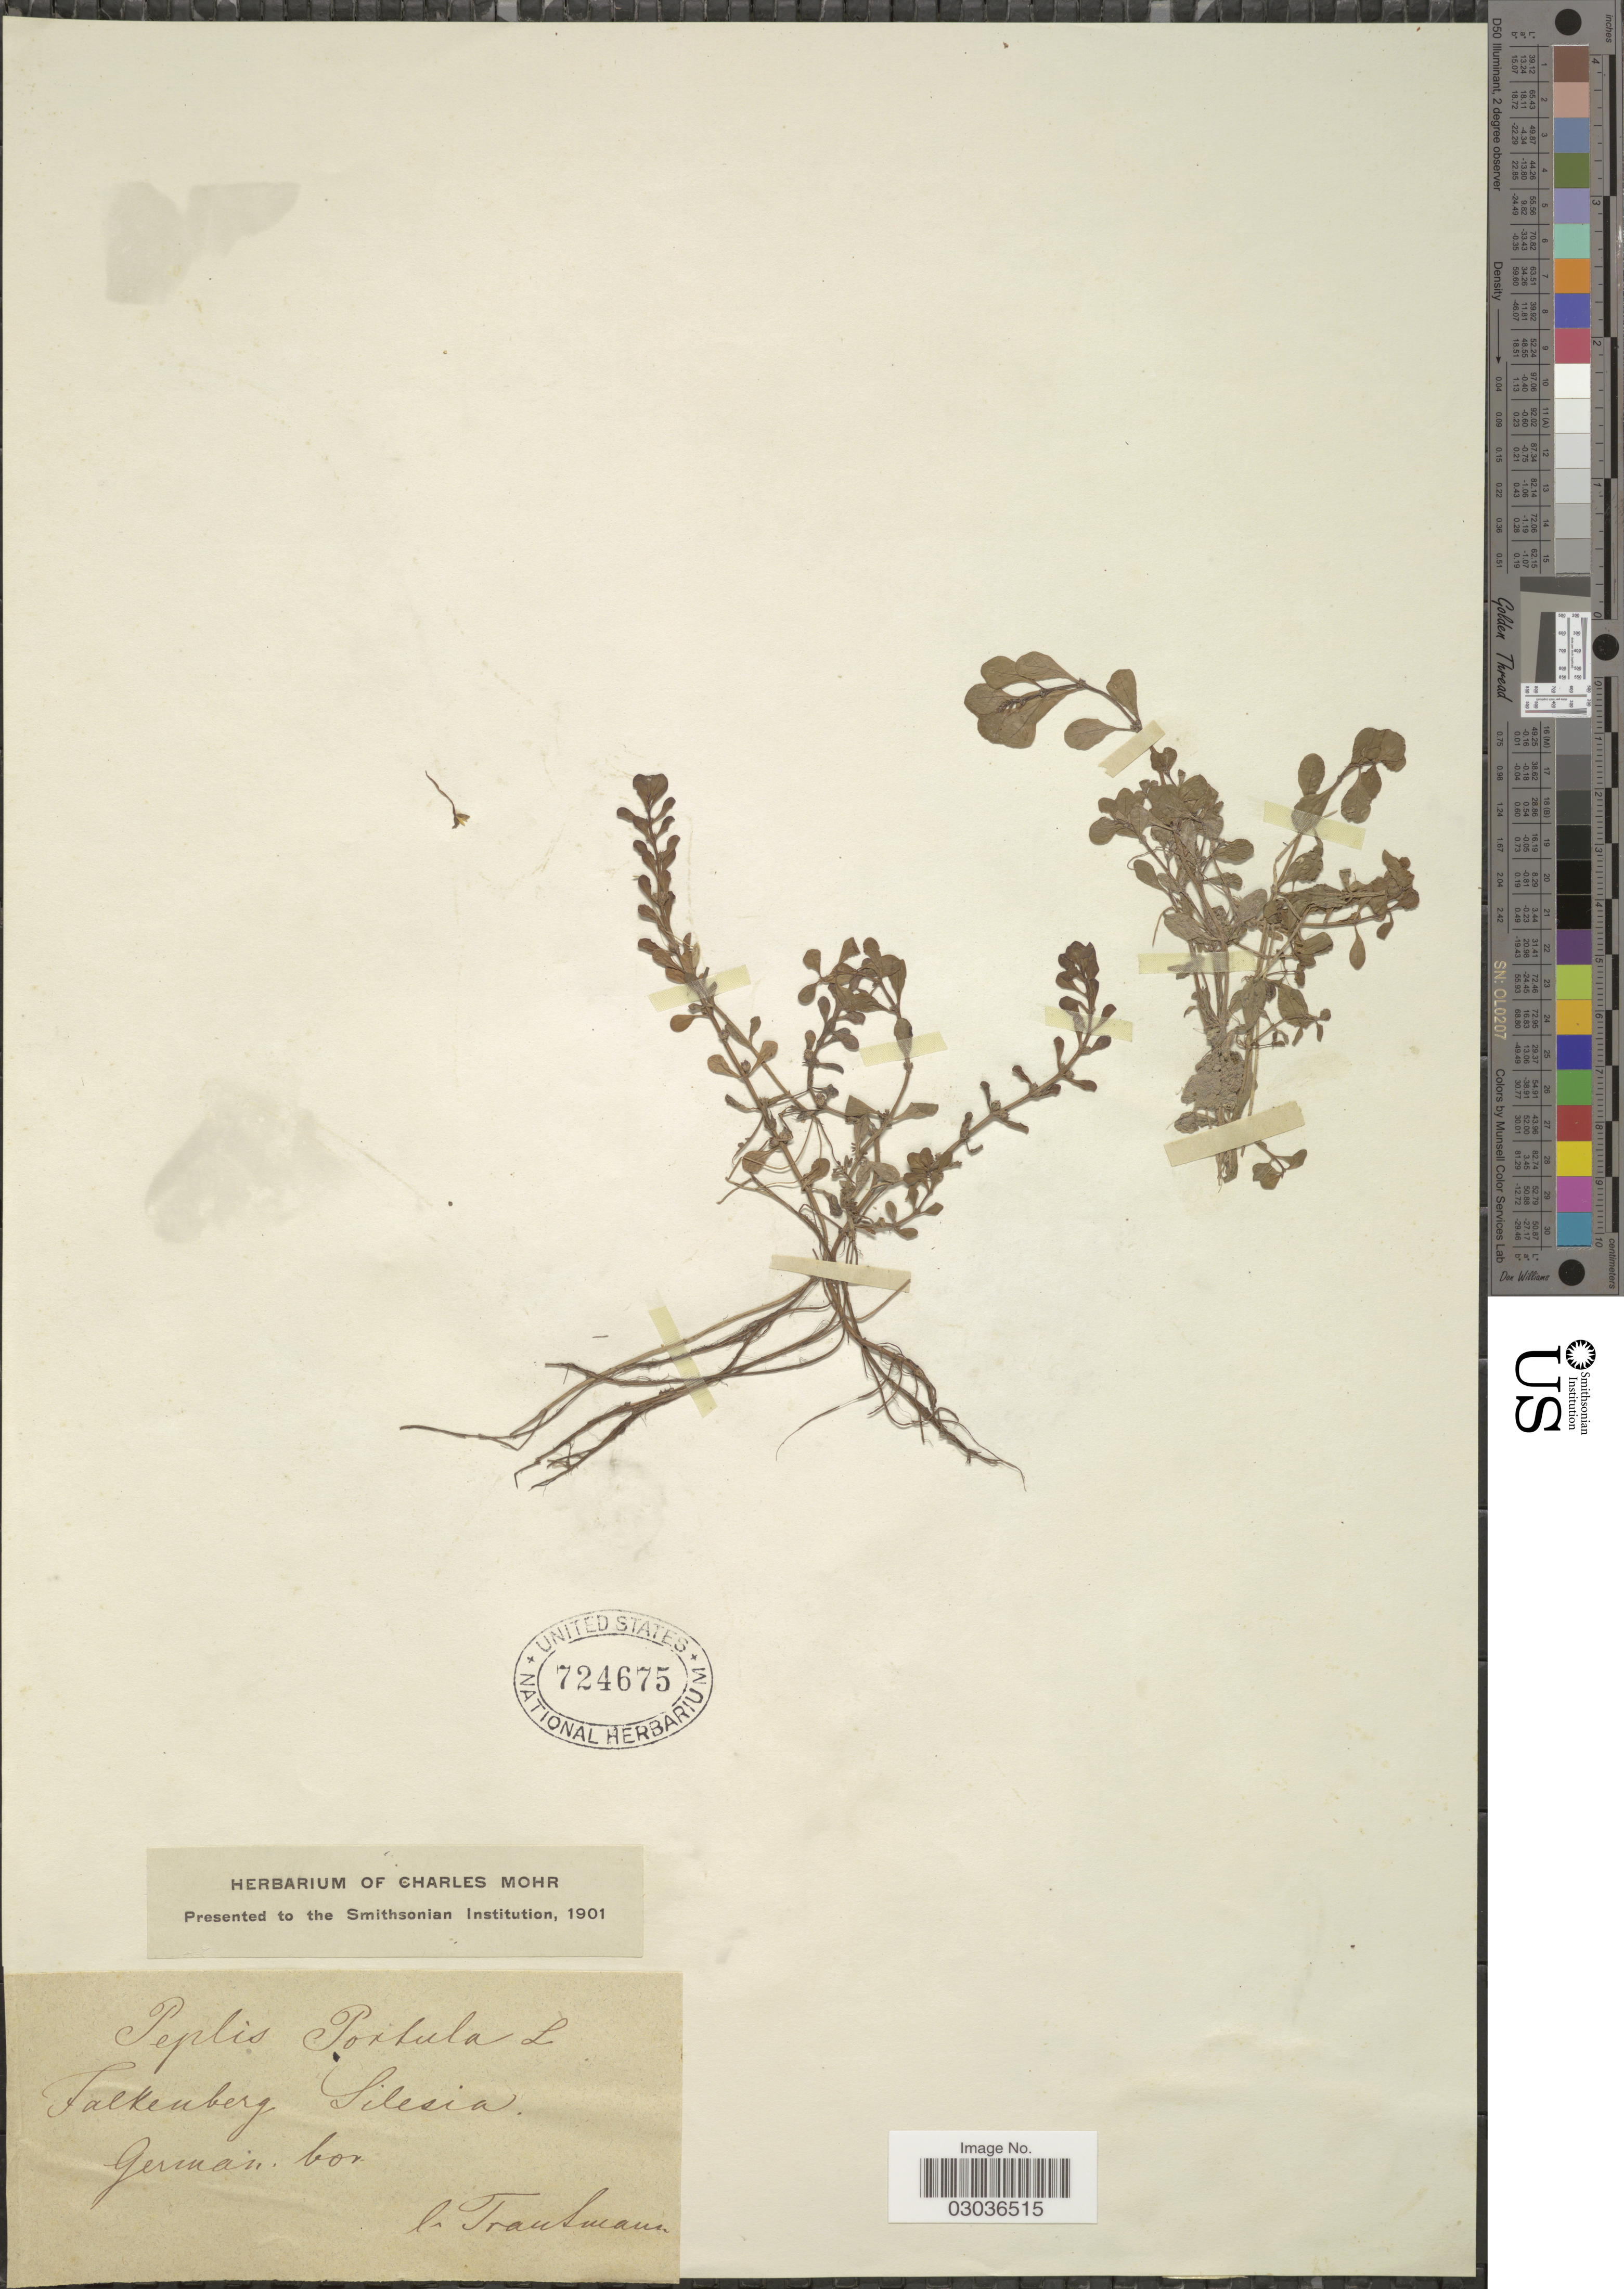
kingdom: Plantae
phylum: Tracheophyta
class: Magnoliopsida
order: Myrtales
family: Lythraceae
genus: Lythrum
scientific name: Lythrum portula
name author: (L.) D.A. Webb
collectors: Trautmann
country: Germany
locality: Falkenberg Silesia. German. bor.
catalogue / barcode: US 724675